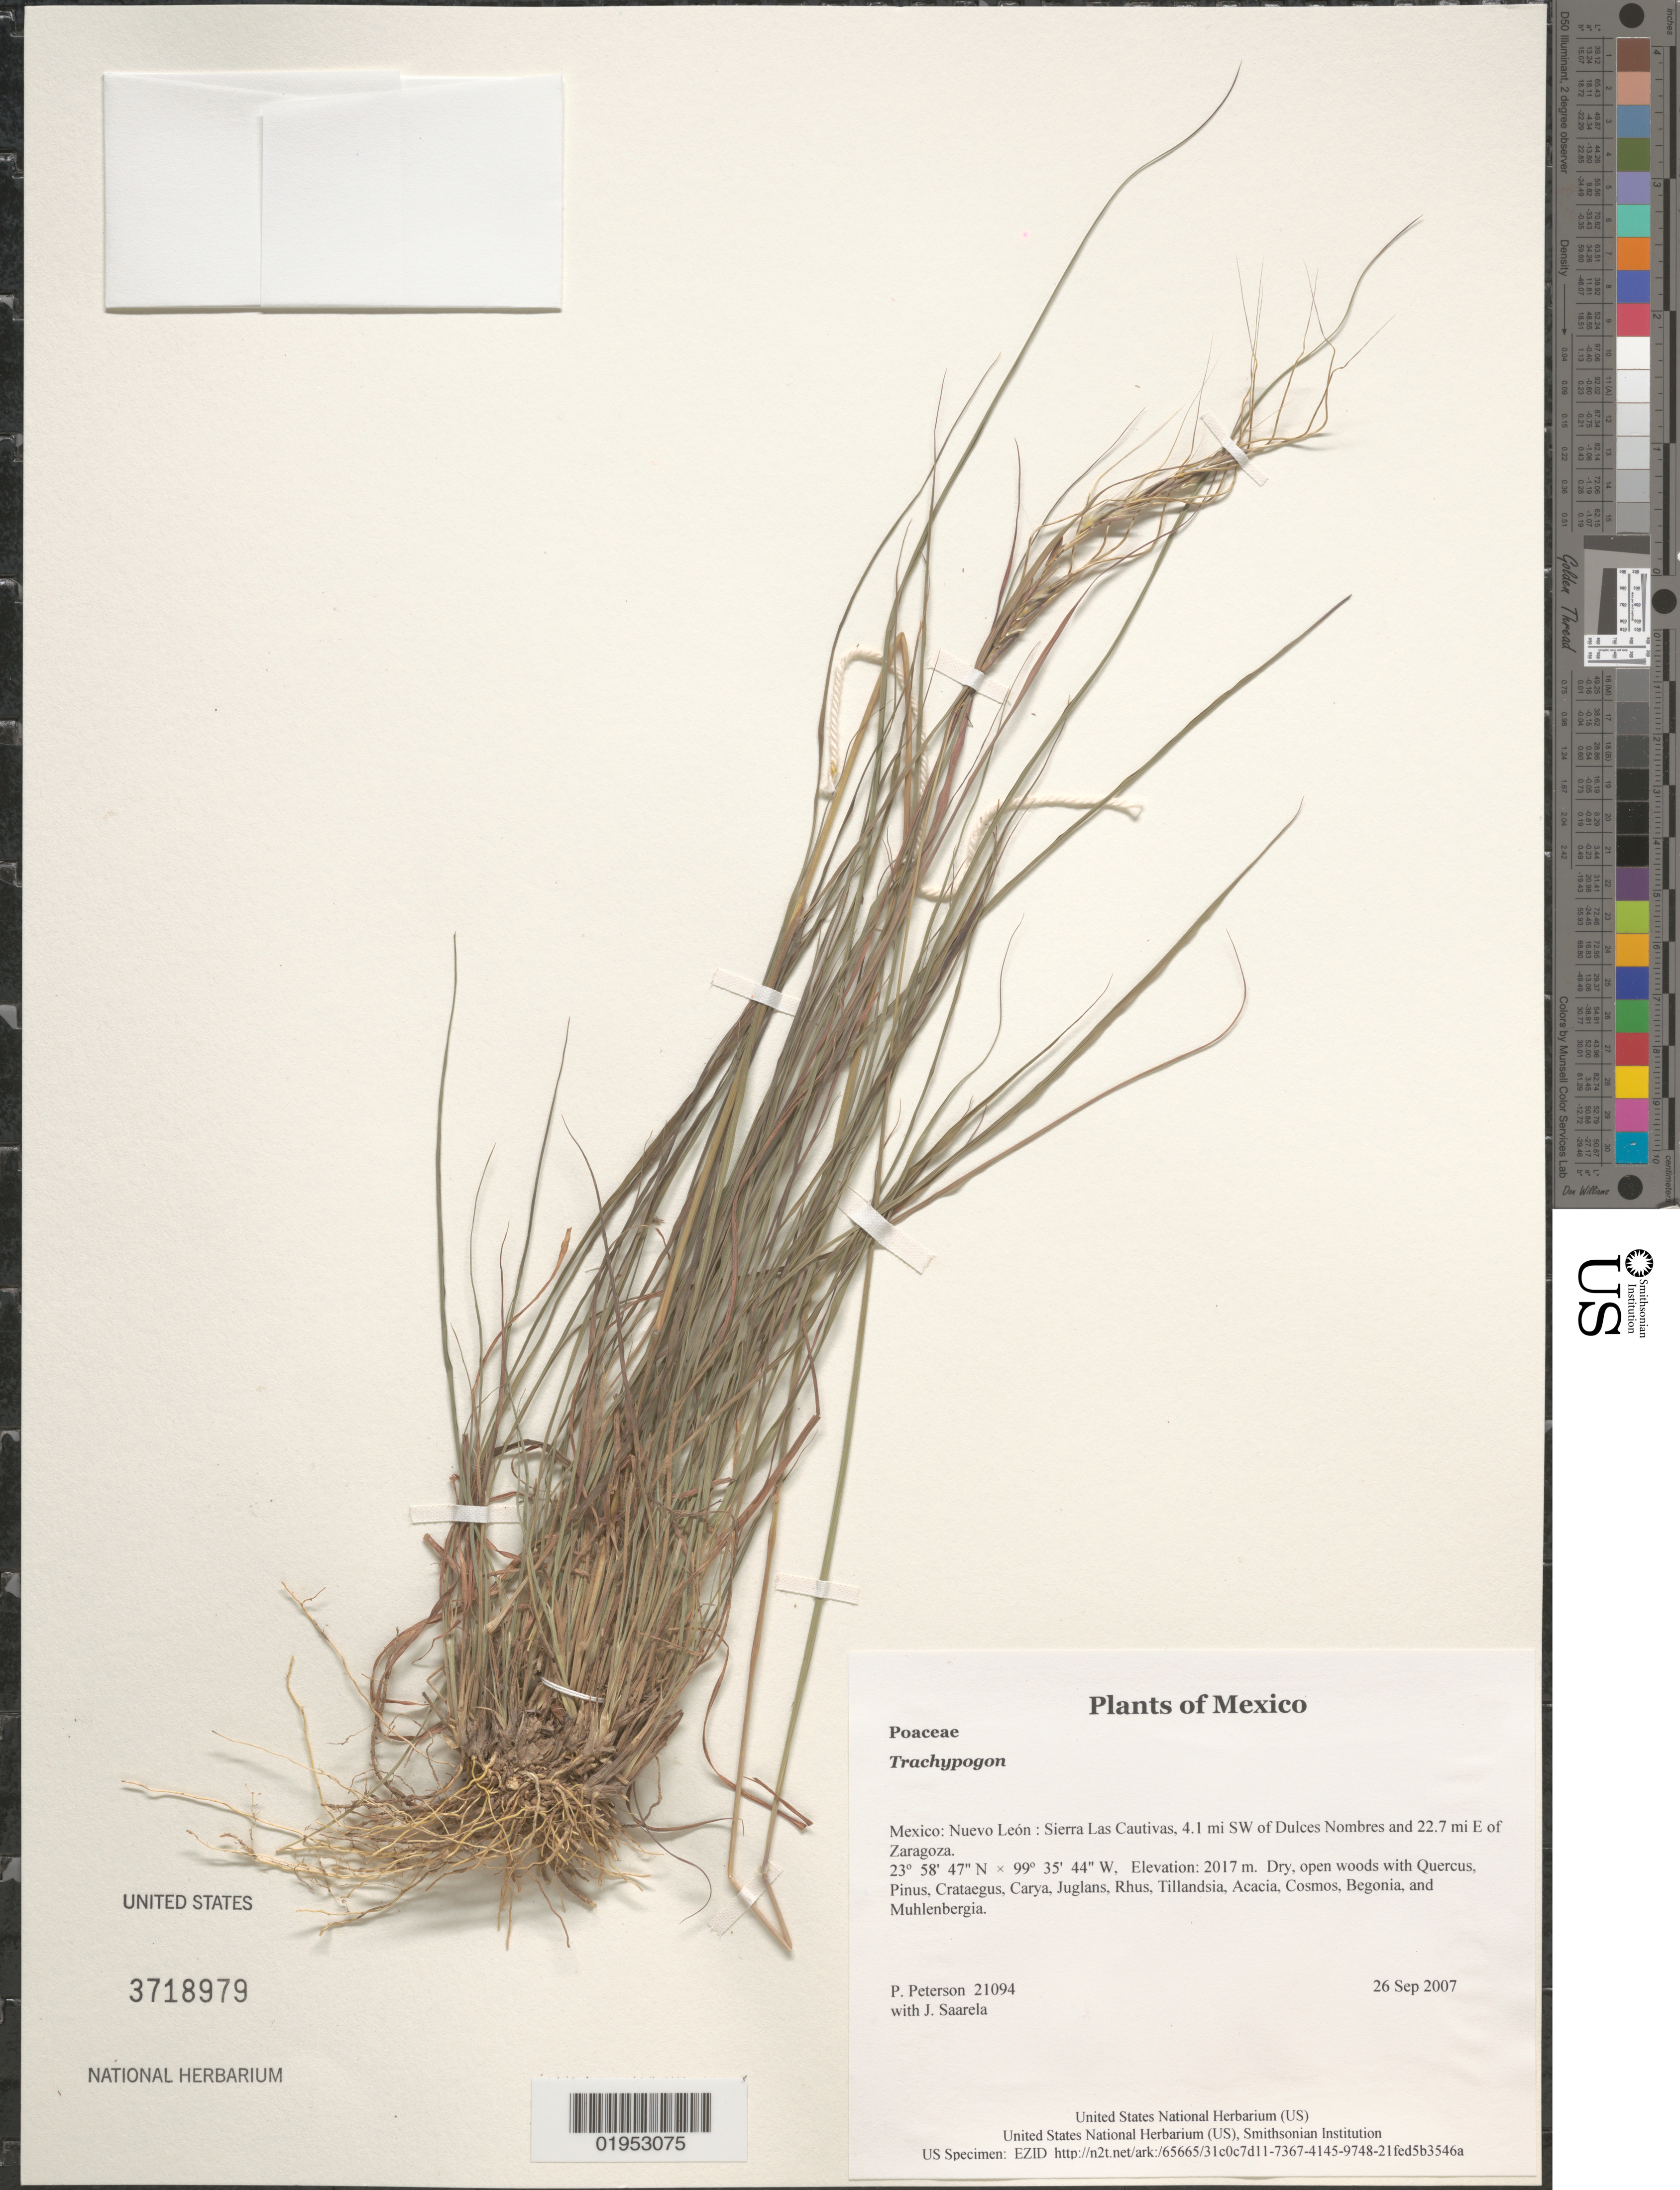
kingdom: Plantae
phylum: Tracheophyta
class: Liliopsida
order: Poales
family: Poaceae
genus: Trachypogon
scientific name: Trachypogon sp.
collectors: P. M. Peterson & J. Saarela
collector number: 21094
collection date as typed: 26 Sep 2007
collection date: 2007-09-26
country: Mexico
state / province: Nuevo León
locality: Sierra Las Cautivas, 4.1 mi SW of Dulces Nombres and 22.7 mi E of Zaragoza.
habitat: Dry, open woods with Quercus, Pinus, Crataegus, Carya, Juglans, Rhus, Tillandsia, Acacia, Cosmos, Begonia, and Muhlenbergia.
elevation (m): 2017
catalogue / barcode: US 3718979